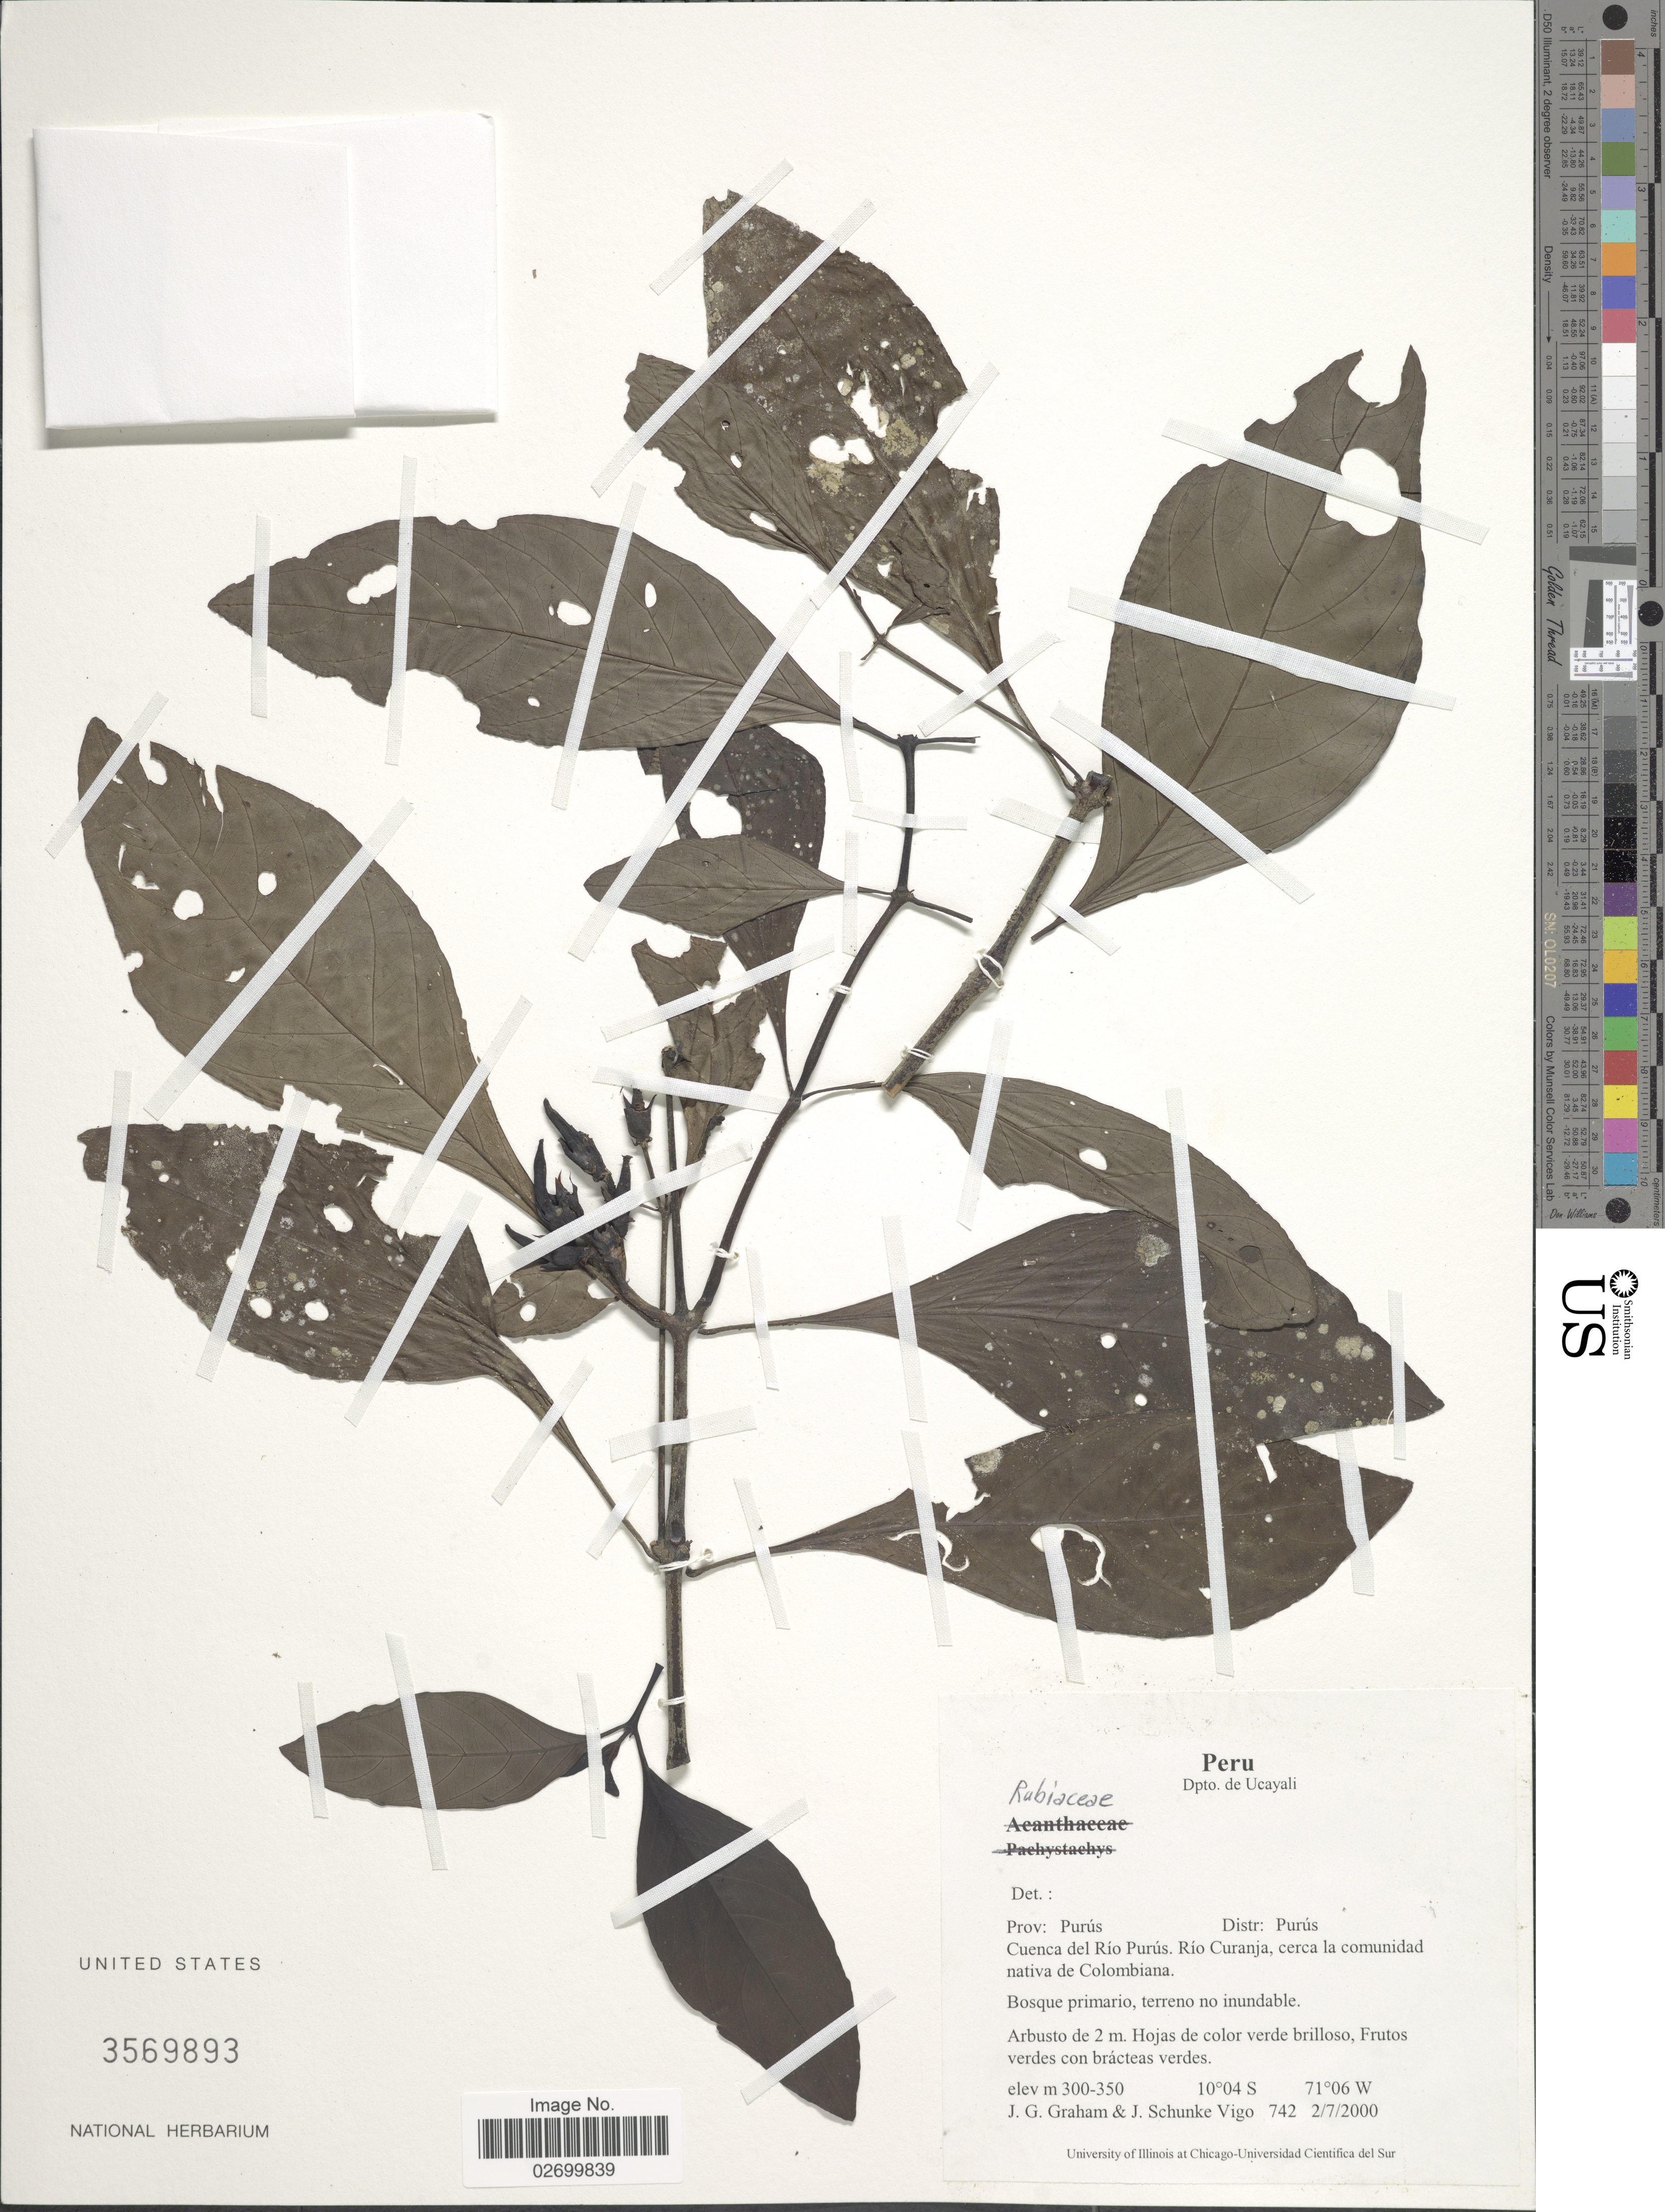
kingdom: Plantae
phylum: Tracheophyta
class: Magnoliopsida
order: Gentianales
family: Rubiaceae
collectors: J. Graham & J. Schunke Vigo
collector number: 742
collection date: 2000-07-02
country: Peru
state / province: Ucayali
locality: Dpto. Ucayali. Prov: Purús. Distr: Purús. Cuenca del Río Purús. Rio Curanja, cerca la comunidad nativa de Colombiana.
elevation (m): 300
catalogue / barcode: US 3569893